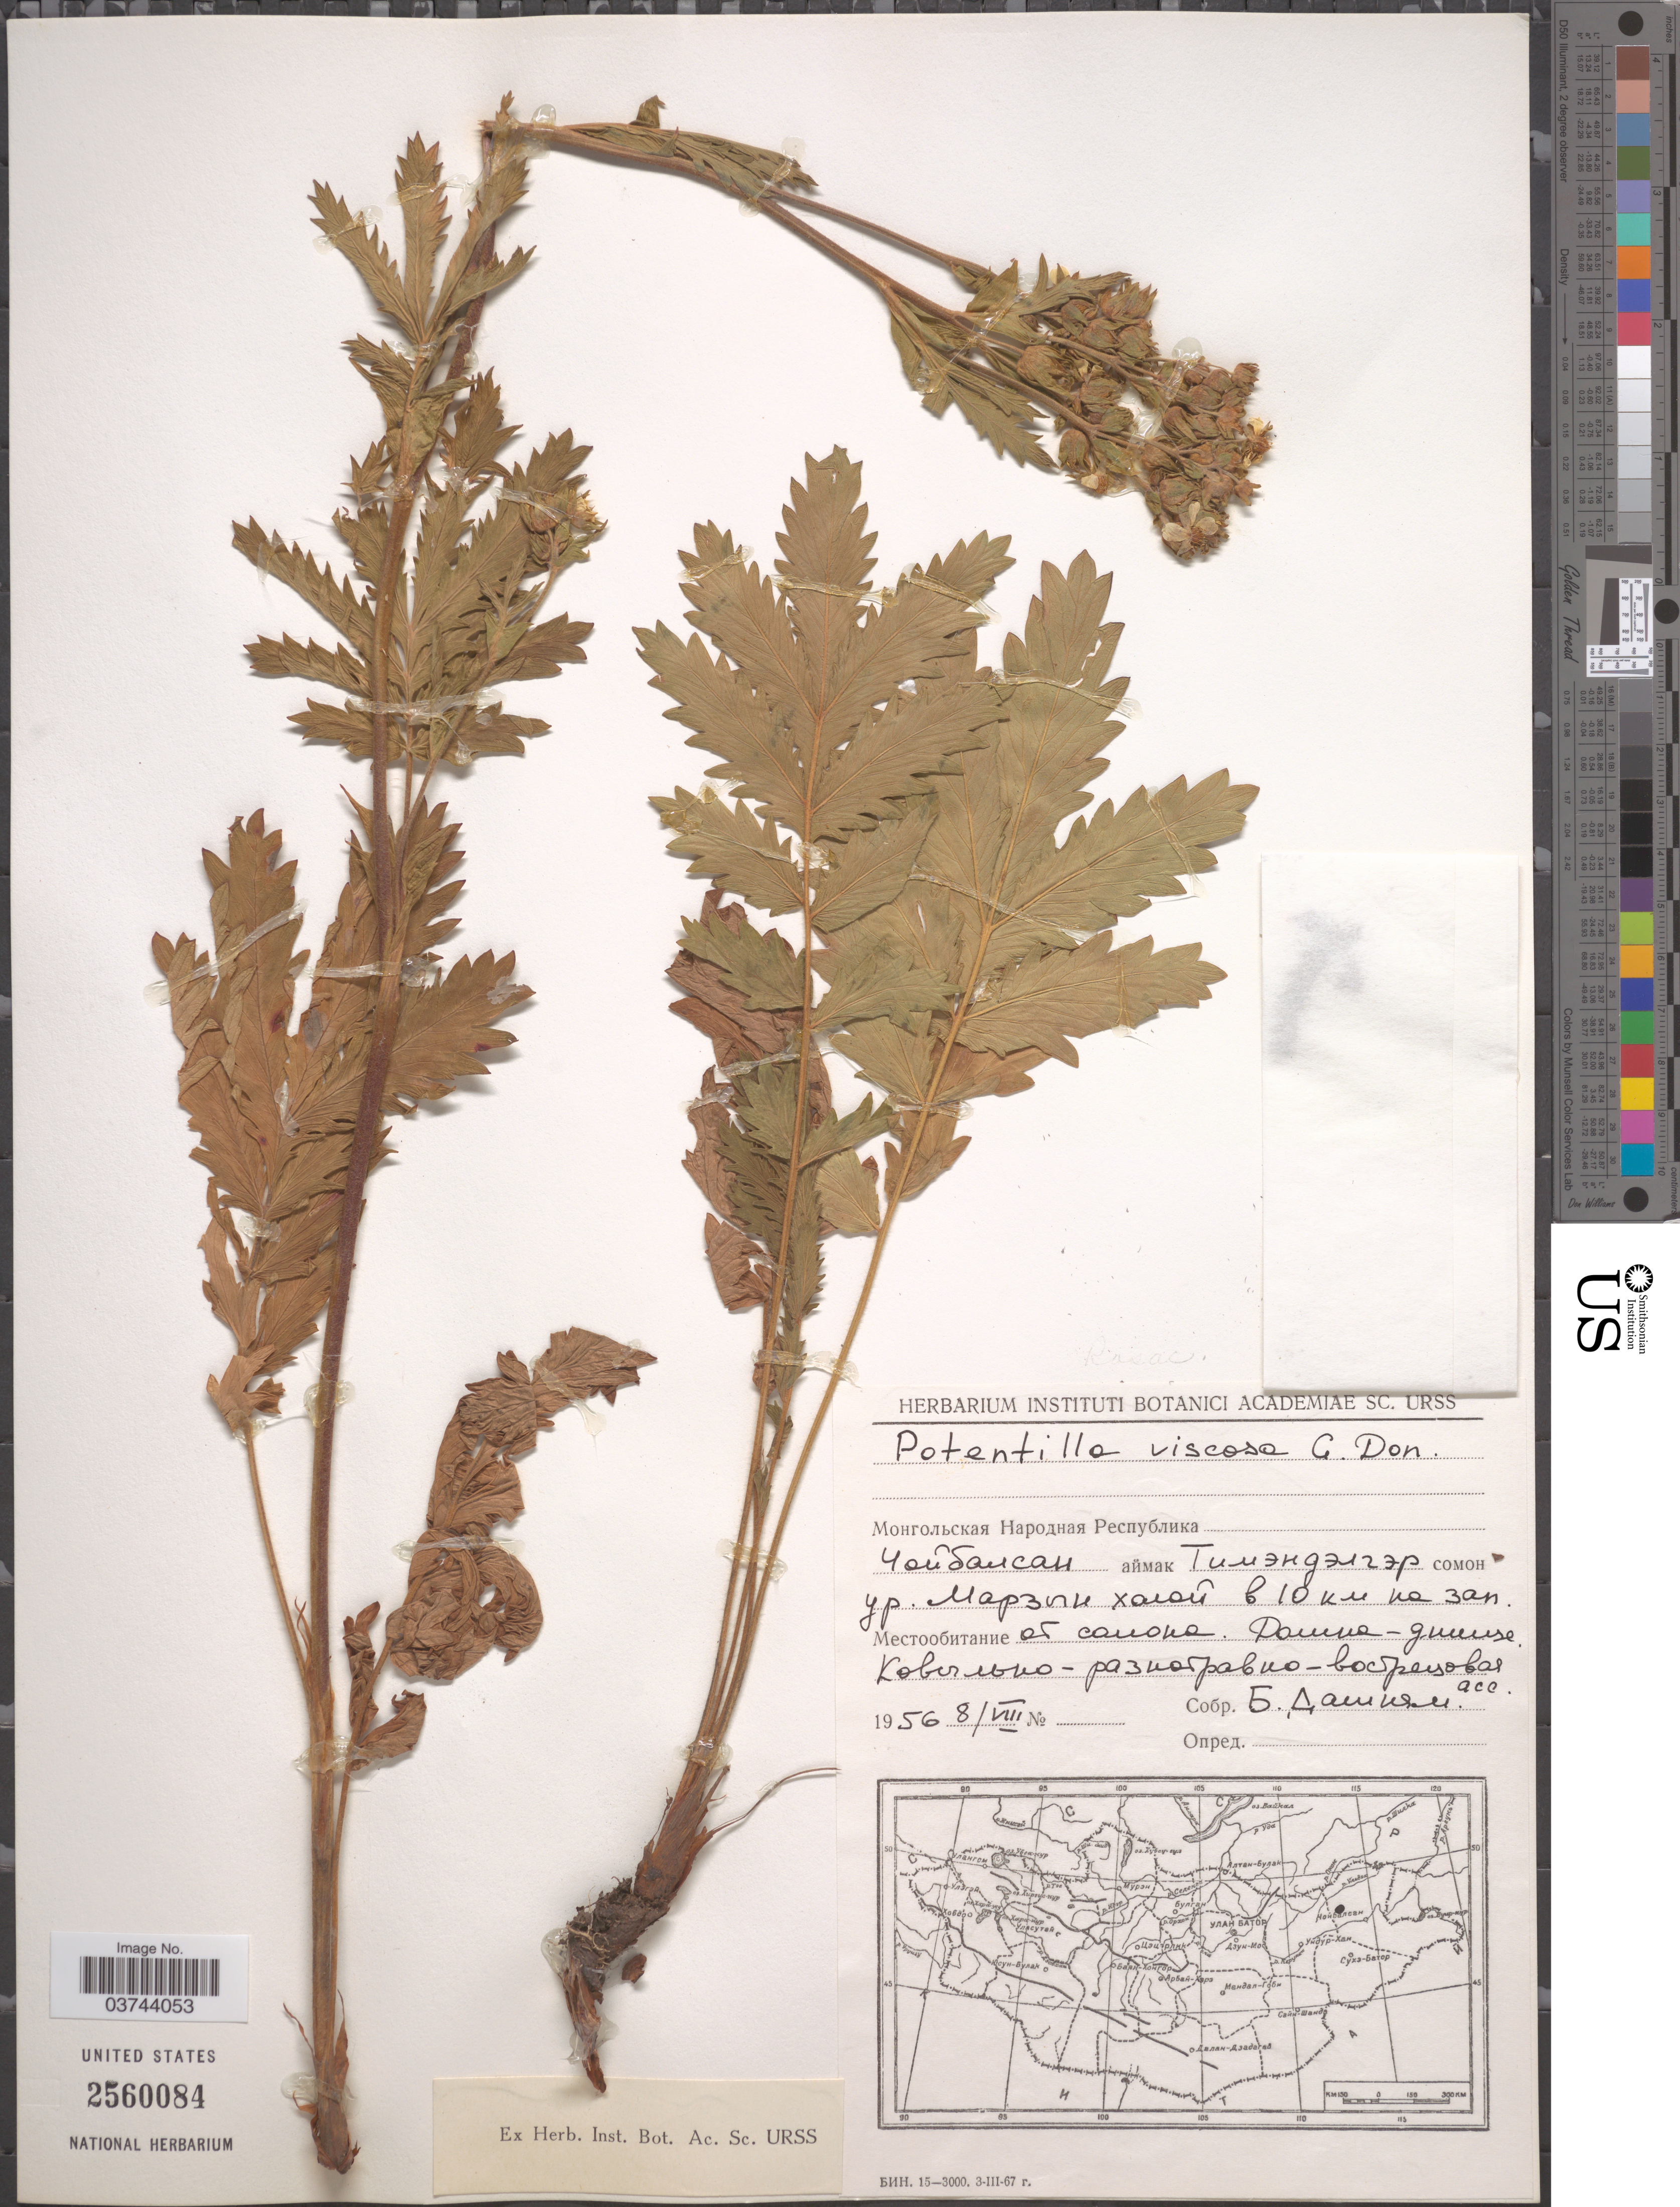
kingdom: Plantae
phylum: Tracheophyta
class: Magnoliopsida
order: Rosales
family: Rosaceae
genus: Potentilla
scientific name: Potentilla viscosa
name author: Donn ex Lehm.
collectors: X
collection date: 1956-08-08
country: Mongolia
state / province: Dornod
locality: Choybalsan, 10 km W of somon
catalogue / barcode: US 2560084